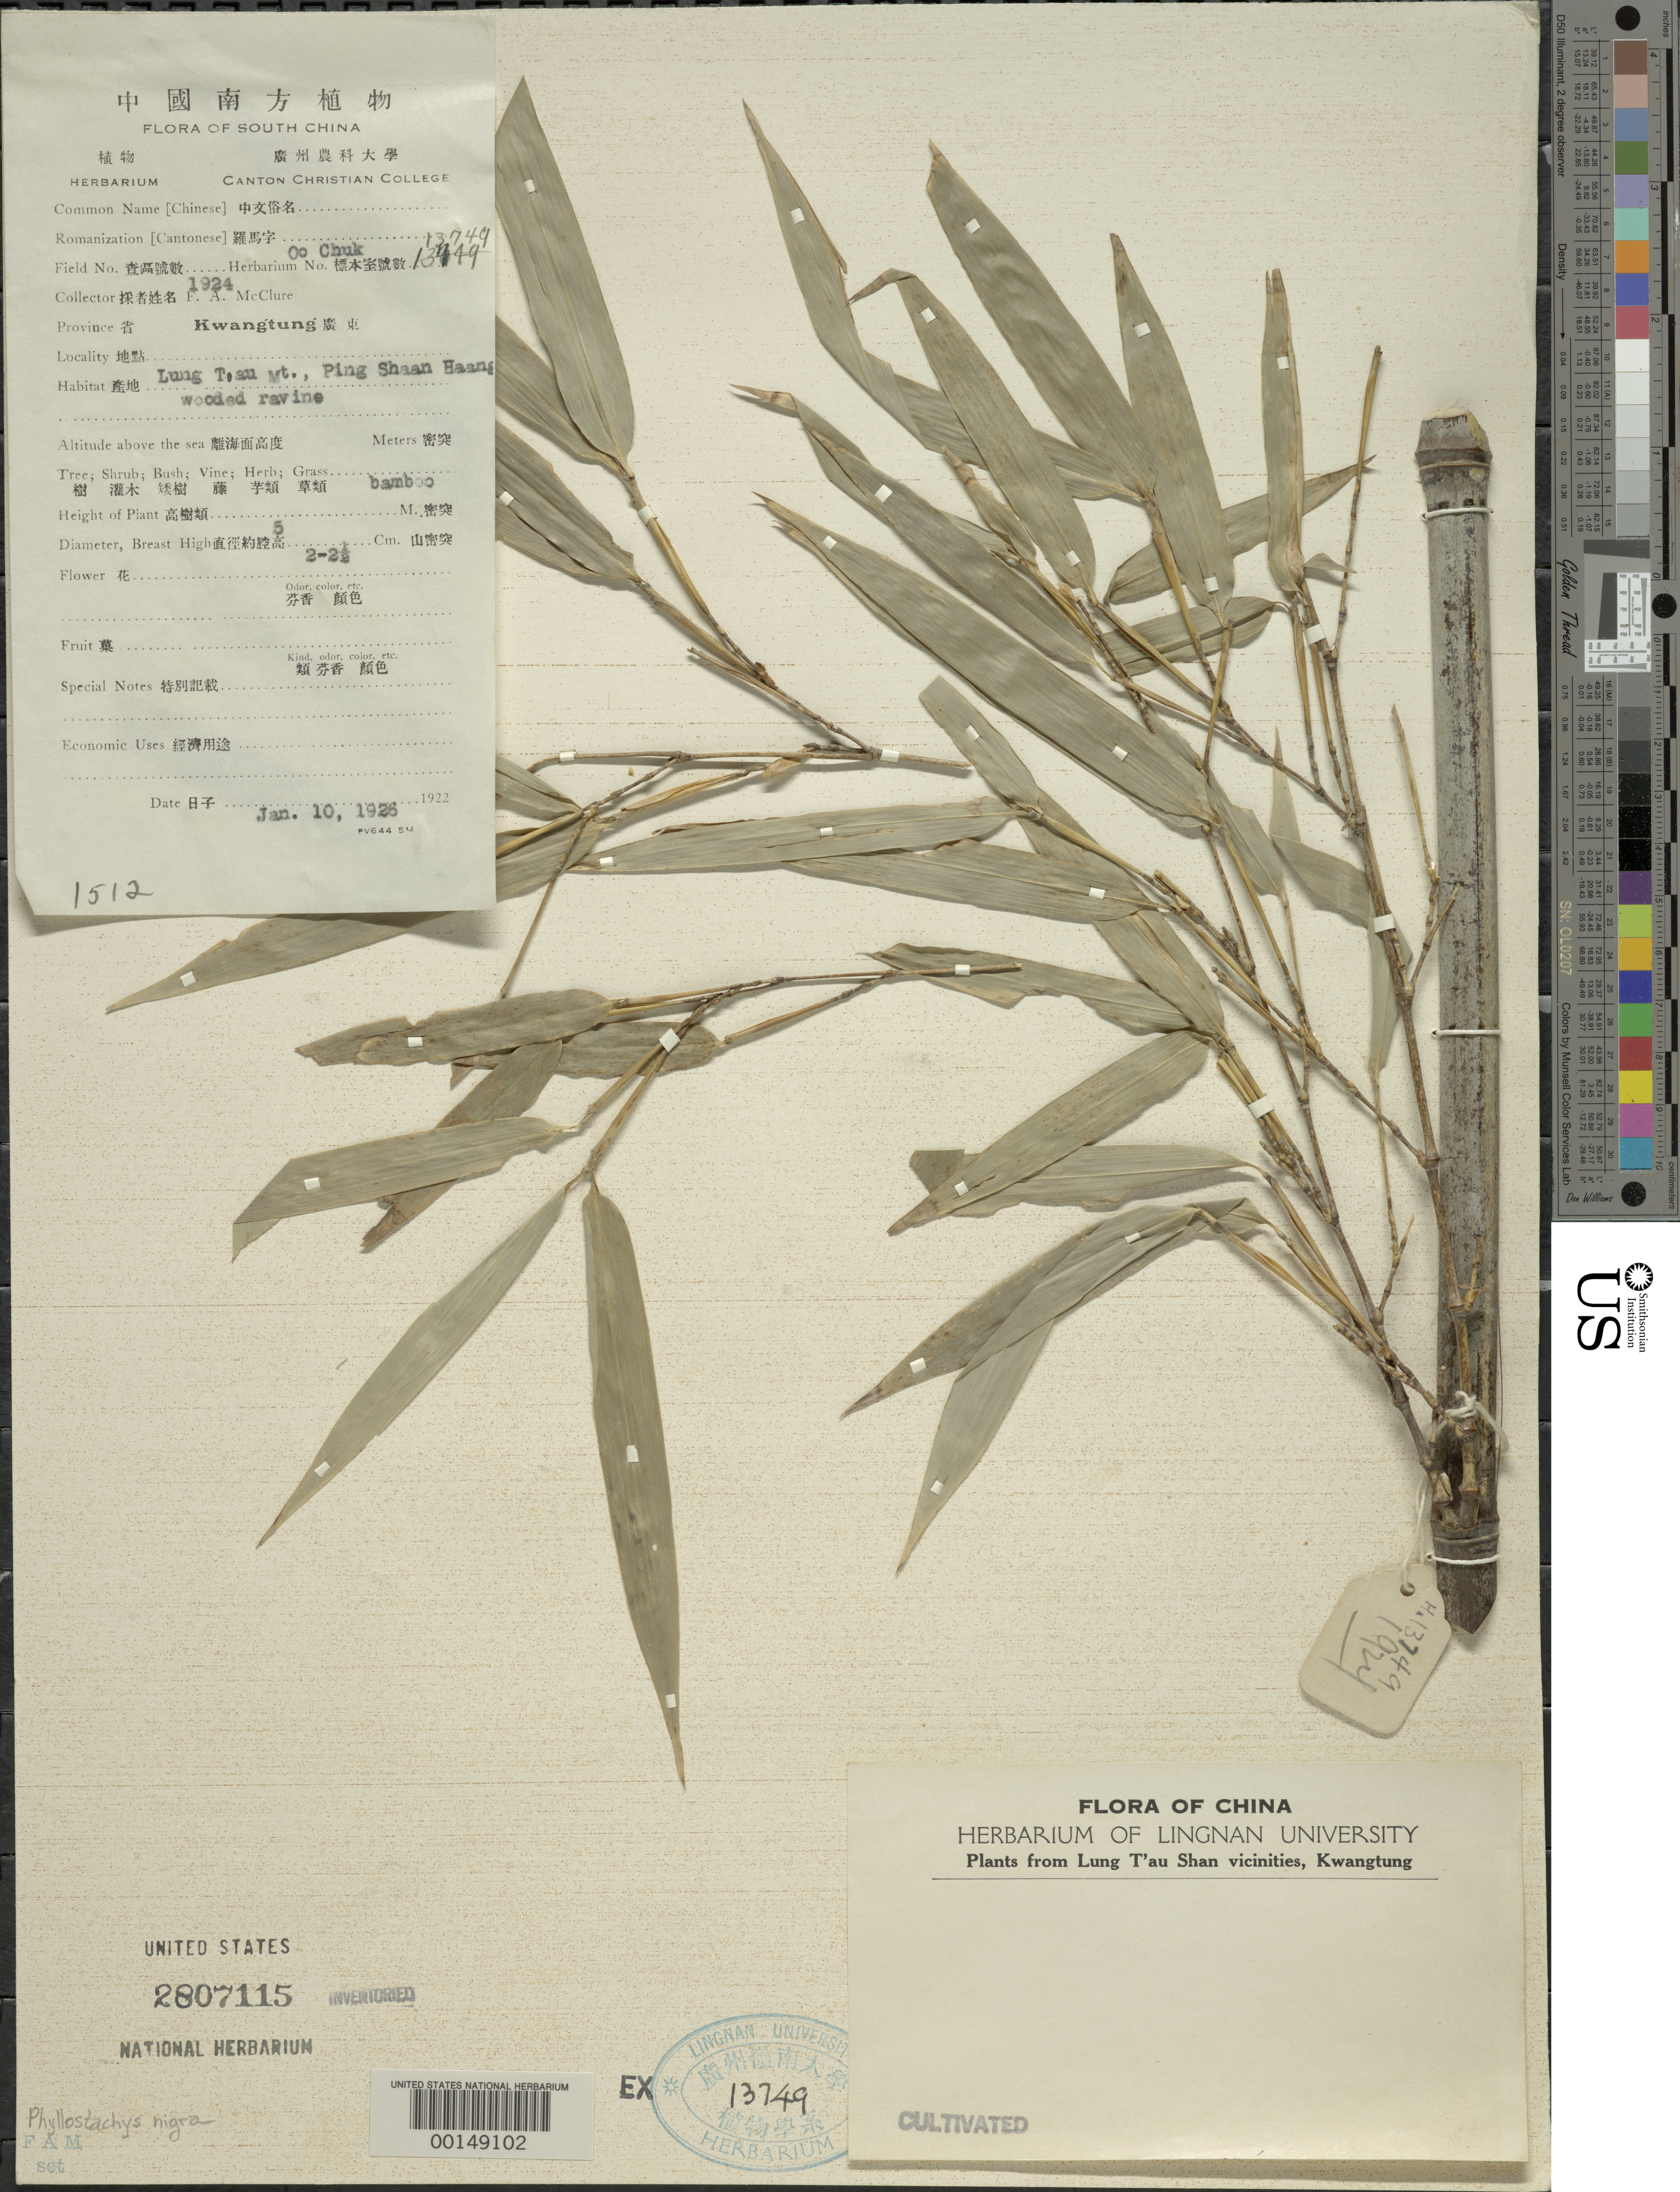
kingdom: Plantae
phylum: Tracheophyta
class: Liliopsida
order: Poales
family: Poaceae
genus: Phyllostachys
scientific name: Phyllostachys nigra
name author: (Lodd. ex Lindl.) Munro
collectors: F. A. McClure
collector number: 1924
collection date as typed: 10 Jan 1926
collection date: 1926-01-10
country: China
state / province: Guangdong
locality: Lung t'au mt., ping shaan haan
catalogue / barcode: US 2807115